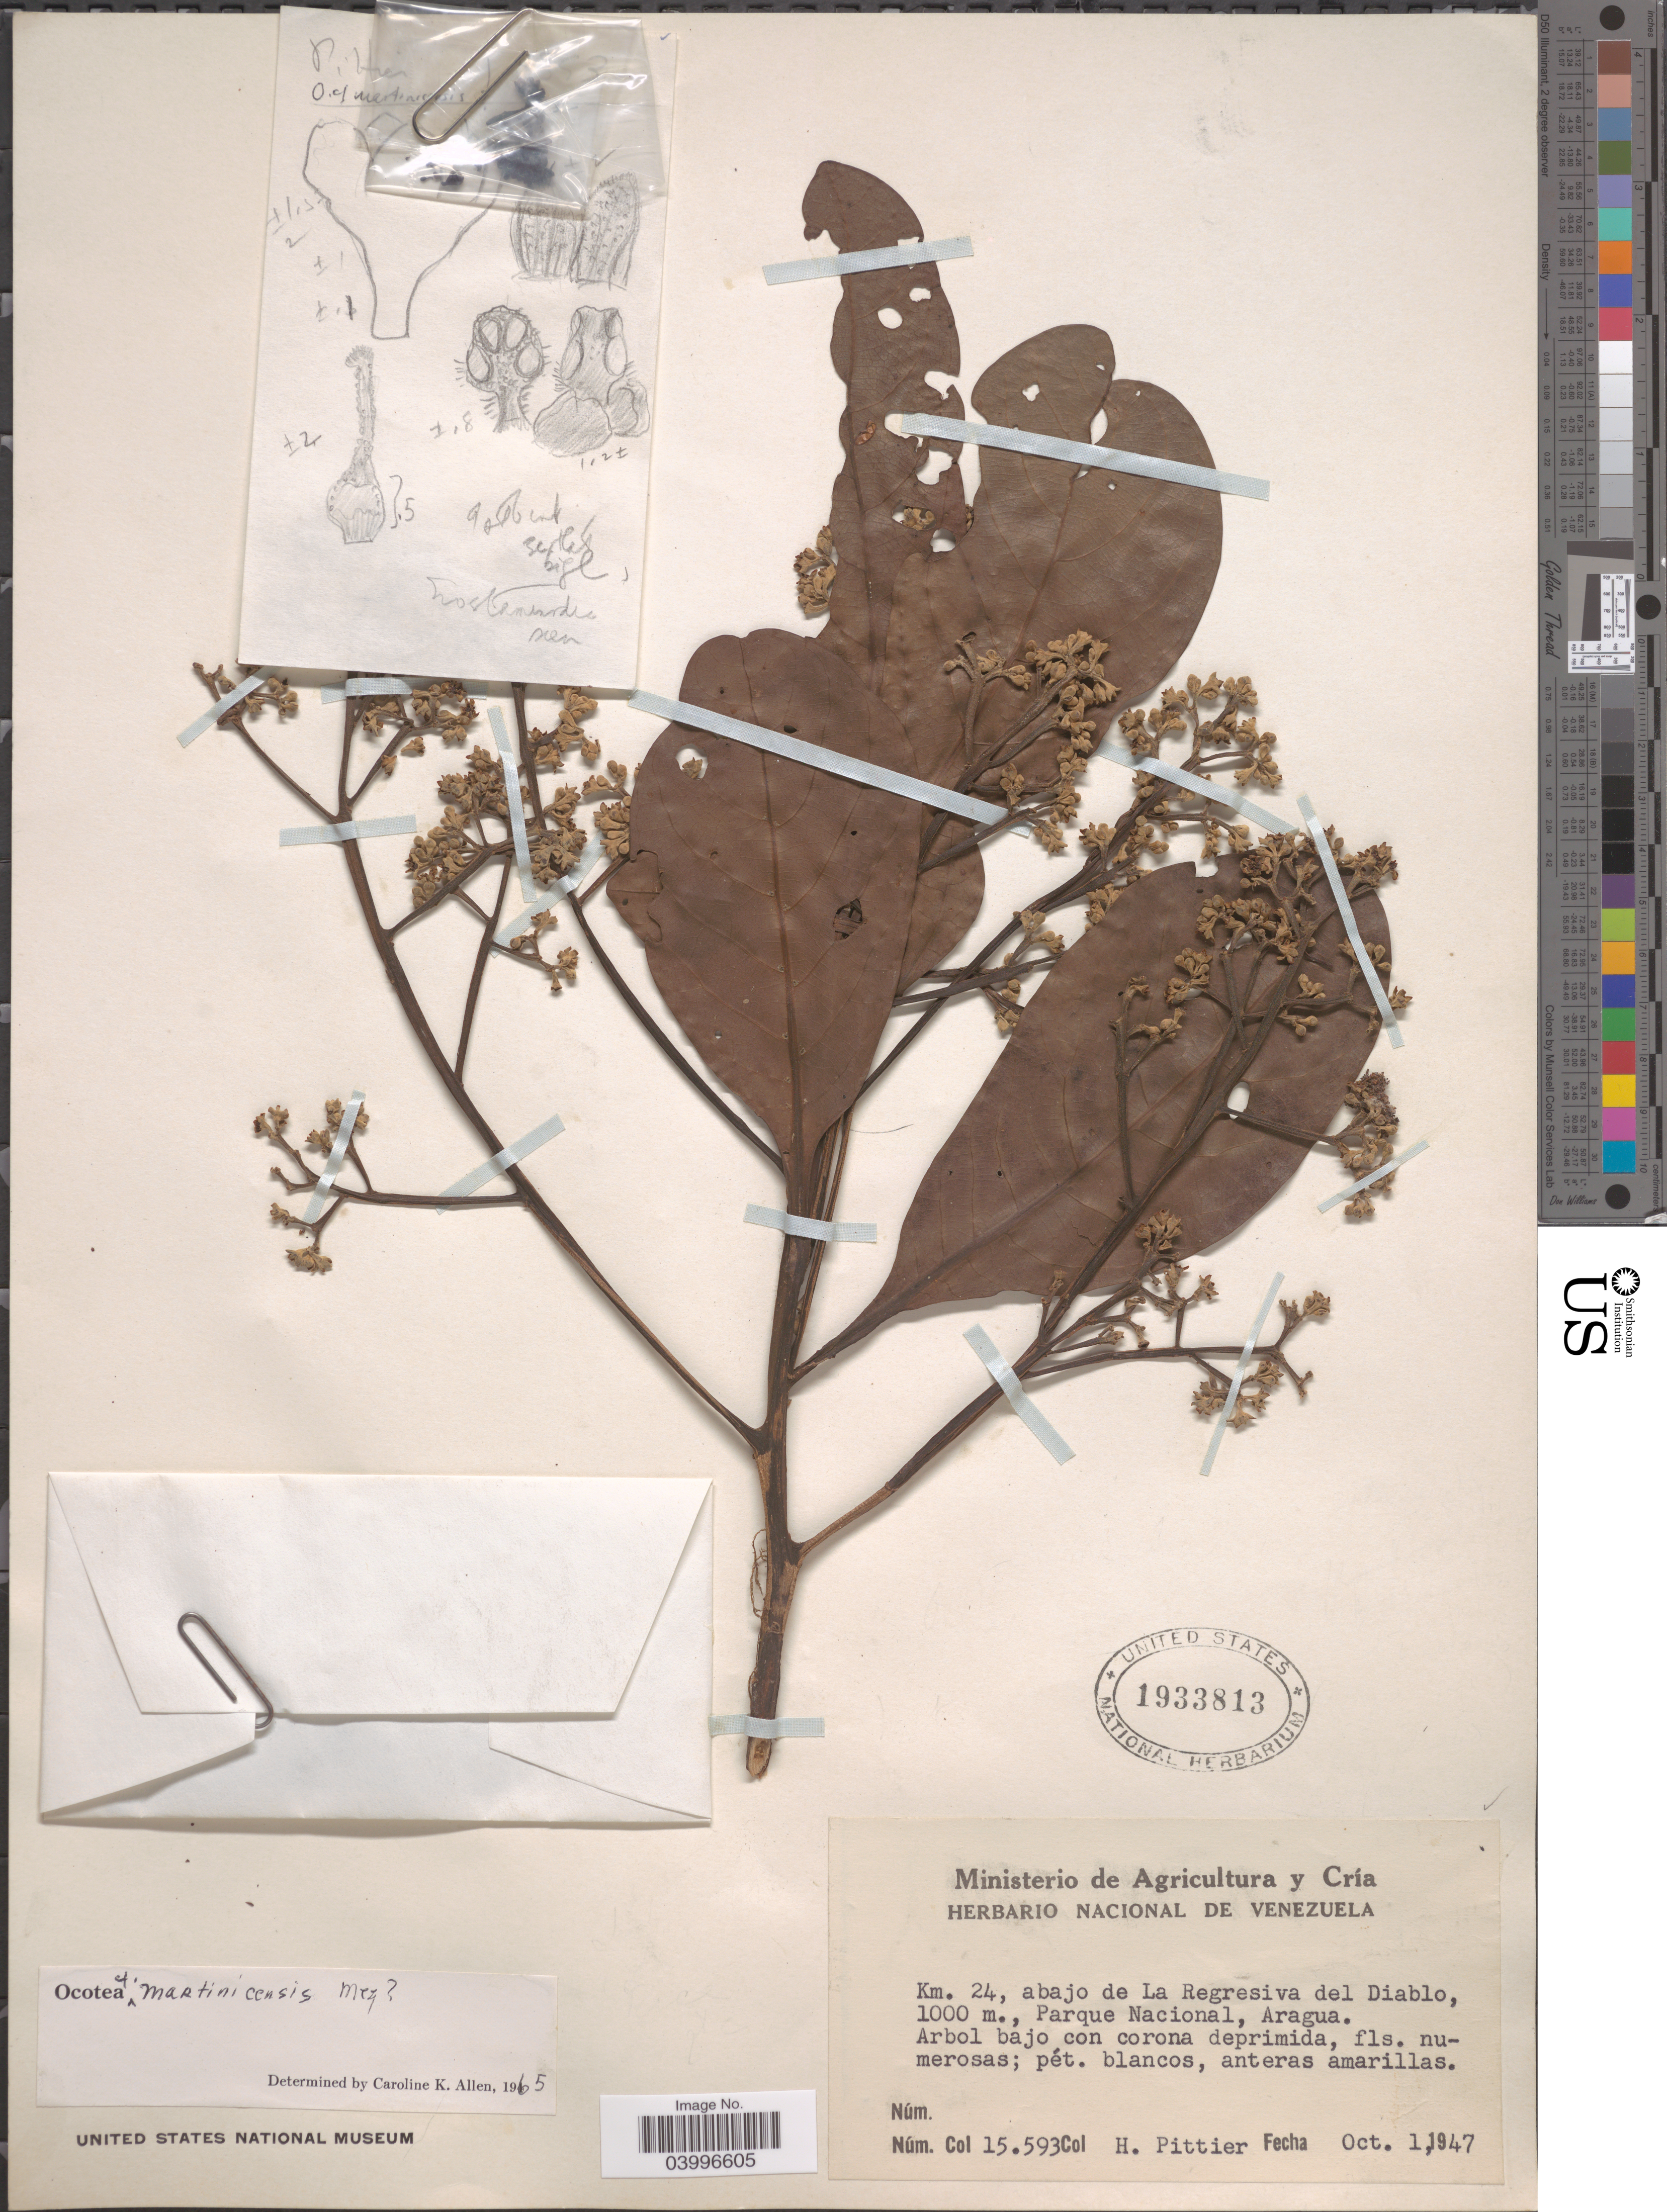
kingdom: Plantae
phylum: Tracheophyta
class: Magnoliopsida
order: Laurales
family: Lauraceae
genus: Ocotea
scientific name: Ocotea martinicensis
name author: Mez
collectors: H. F. Pittier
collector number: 15593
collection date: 1947-10-01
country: Venezuela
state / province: Aragua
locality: Km. 24, abajo de La Regresiva del Diablo, Parque Nacional.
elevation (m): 1000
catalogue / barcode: US 1933813